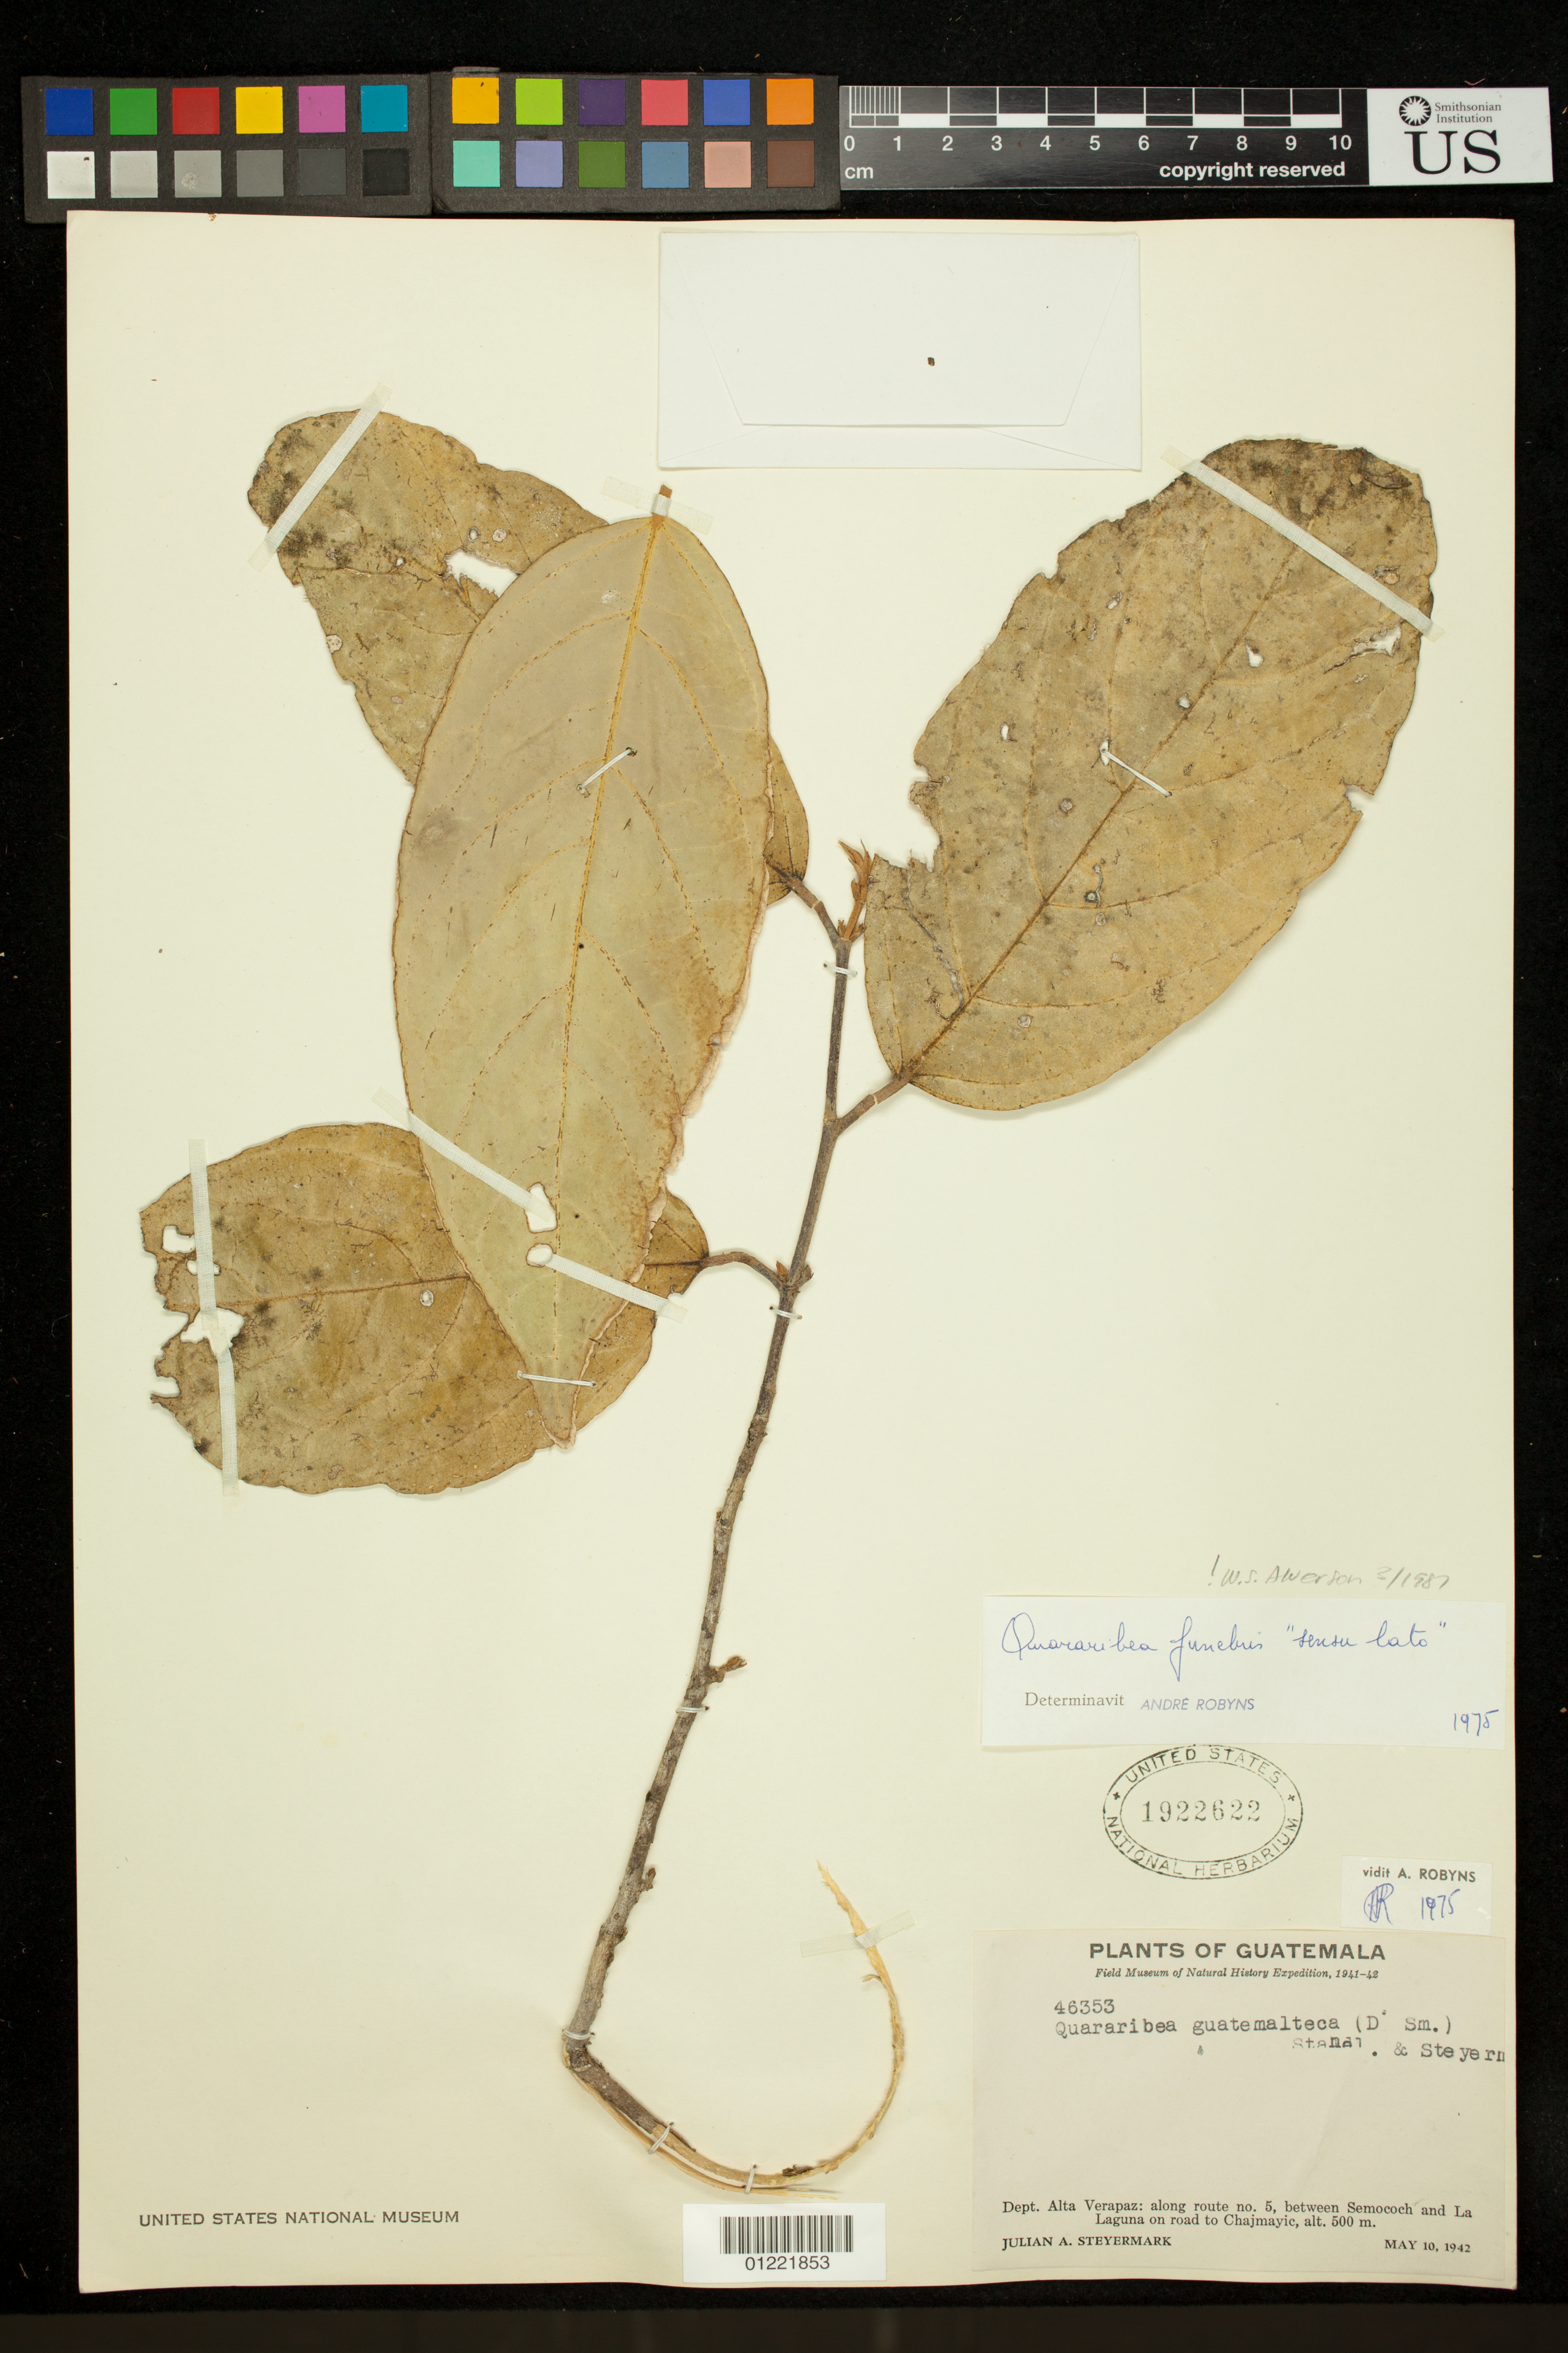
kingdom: Plantae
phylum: Tracheophyta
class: Magnoliopsida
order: Malvales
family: Malvaceae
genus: Quararibea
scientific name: Quararibea funebris subsp. funebris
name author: (La Llave) Vischer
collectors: J. Steyermark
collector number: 46353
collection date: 1942-05-10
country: Guatemala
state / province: Alta Verapaz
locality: Along route no. 5, between Semococh and La Laguna on road to Chajmayic.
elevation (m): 500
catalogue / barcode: US 1922622